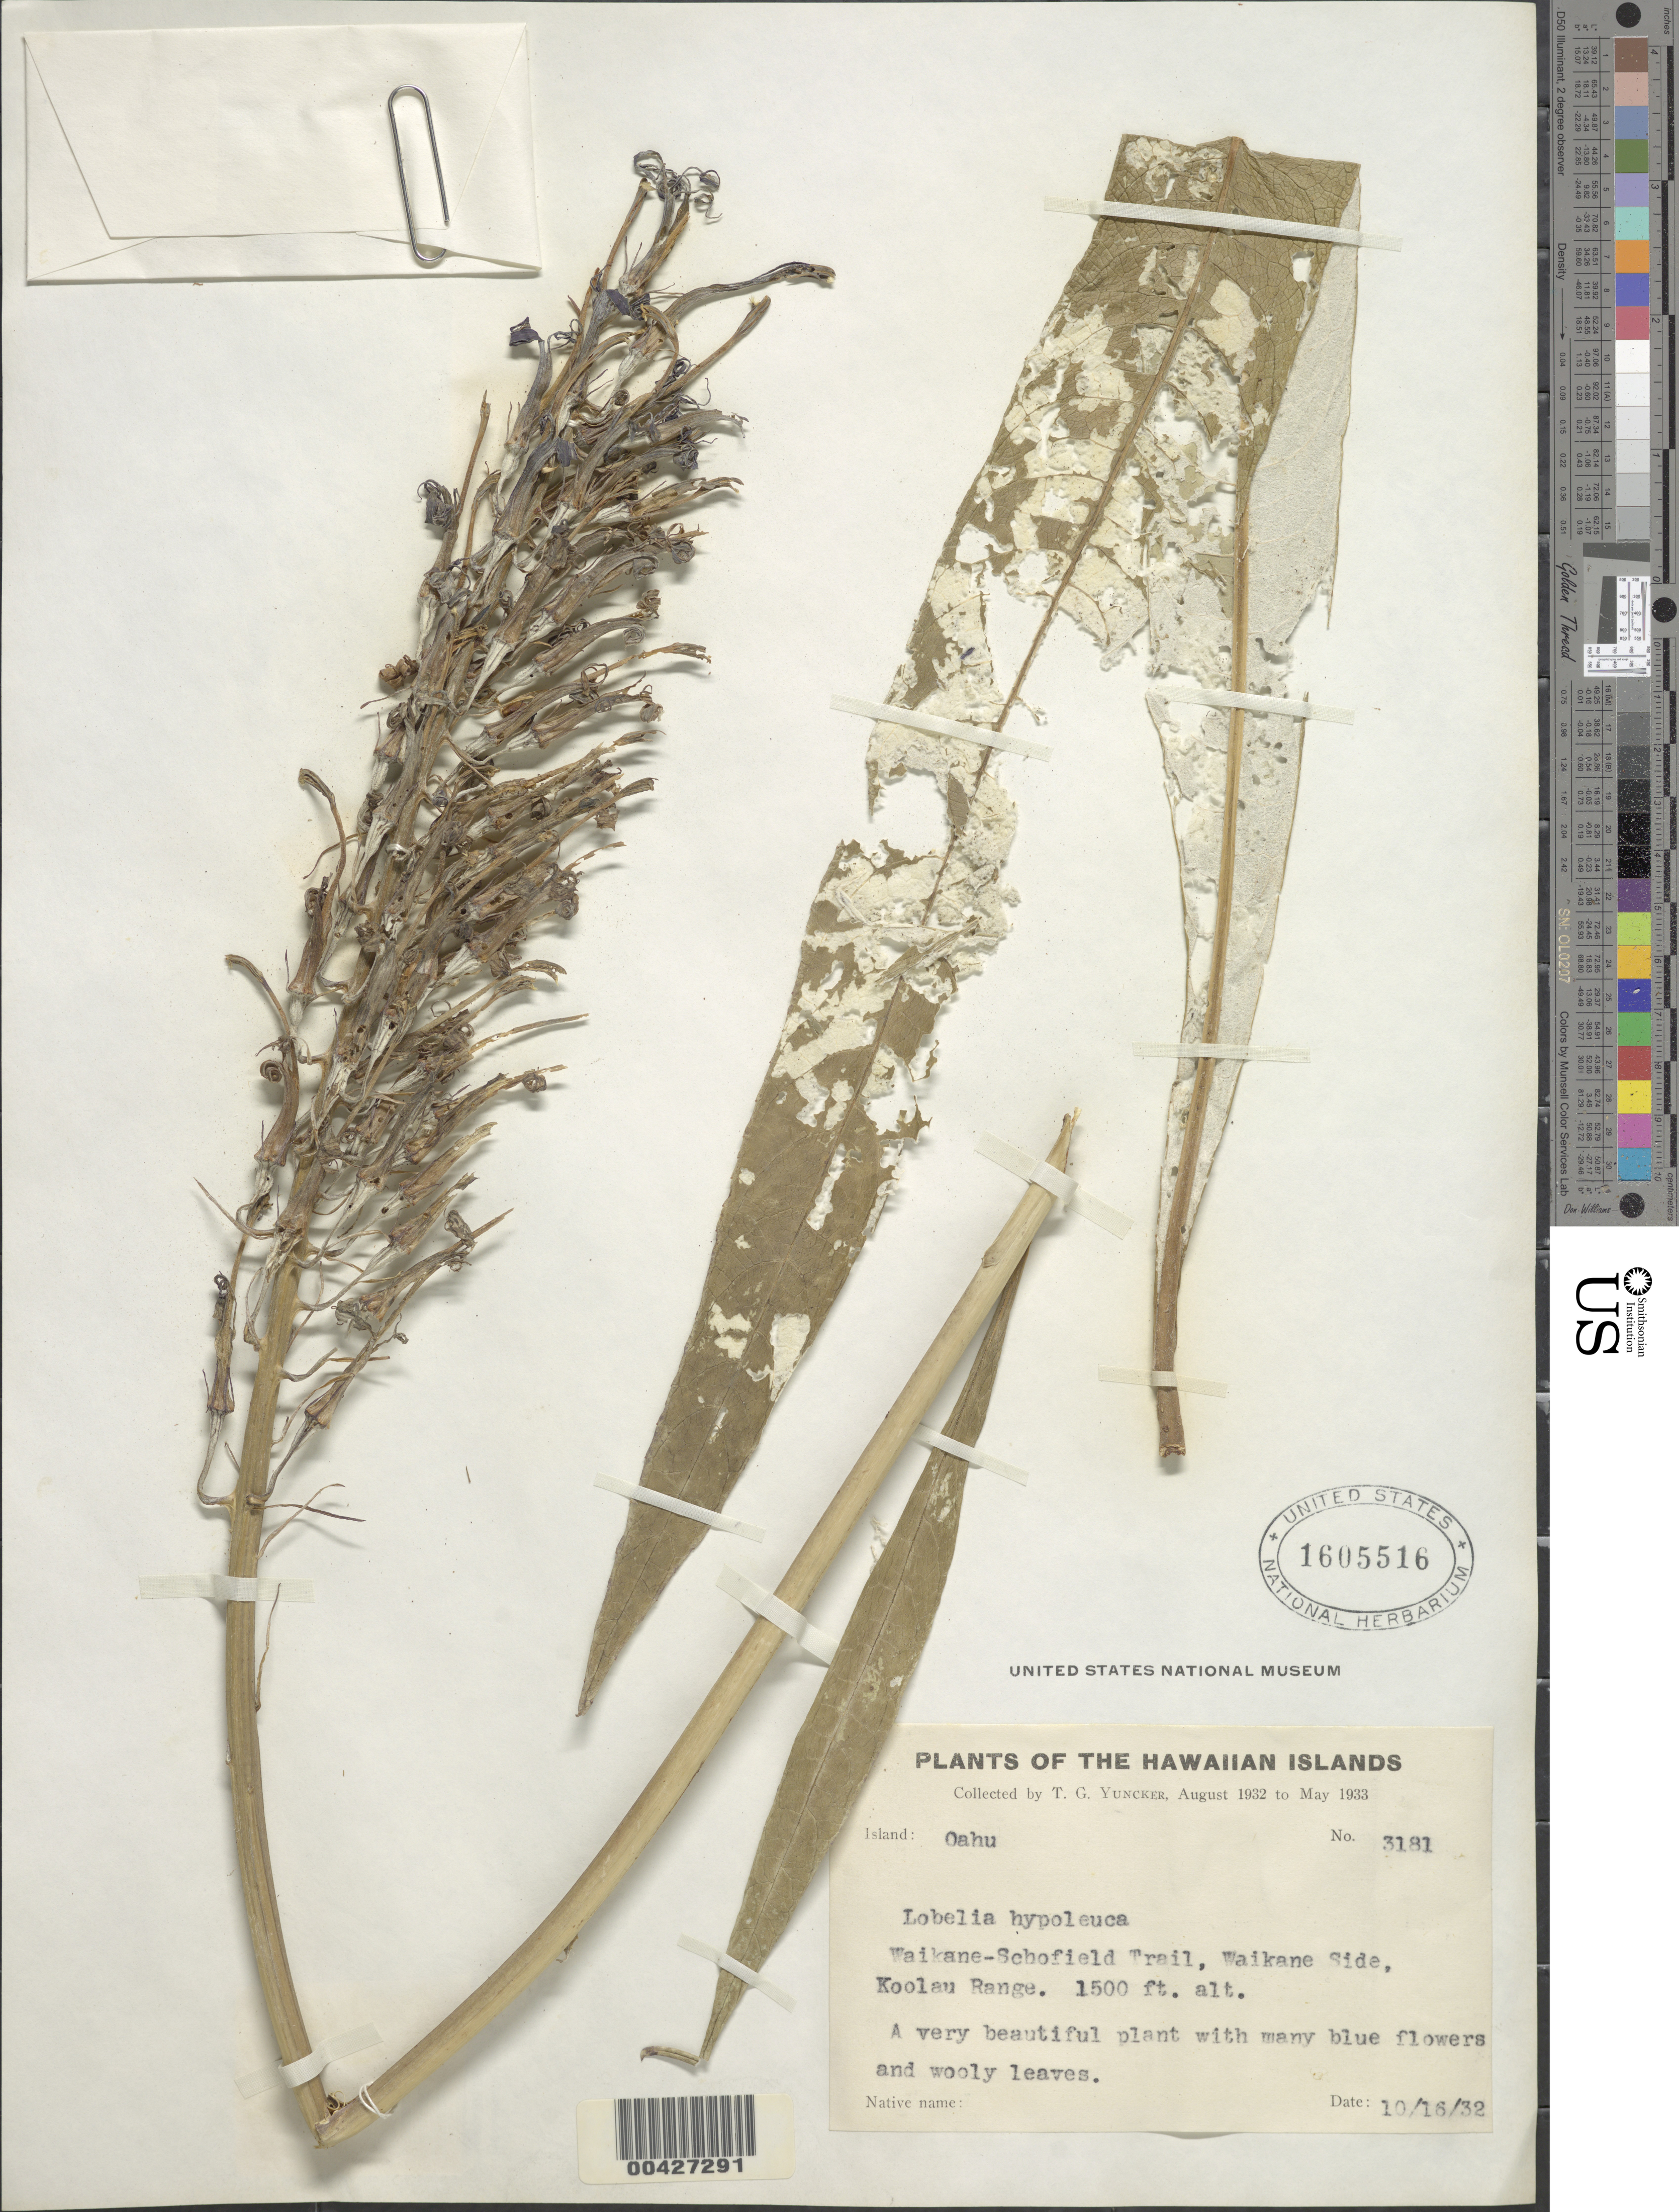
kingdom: Plantae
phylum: Tracheophyta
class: Magnoliopsida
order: Asterales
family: Campanulaceae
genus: Lobelia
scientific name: Lobelia hypoleuca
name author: Hillebr.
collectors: T. G. Yuncker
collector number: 3181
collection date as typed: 16 Oct 1932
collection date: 1932-10-16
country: United States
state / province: Hawaii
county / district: Honolulu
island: Oahu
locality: Waikane-Schofield Trail, Waikane Side, Koolau Range.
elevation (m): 457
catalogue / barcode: US 1605516